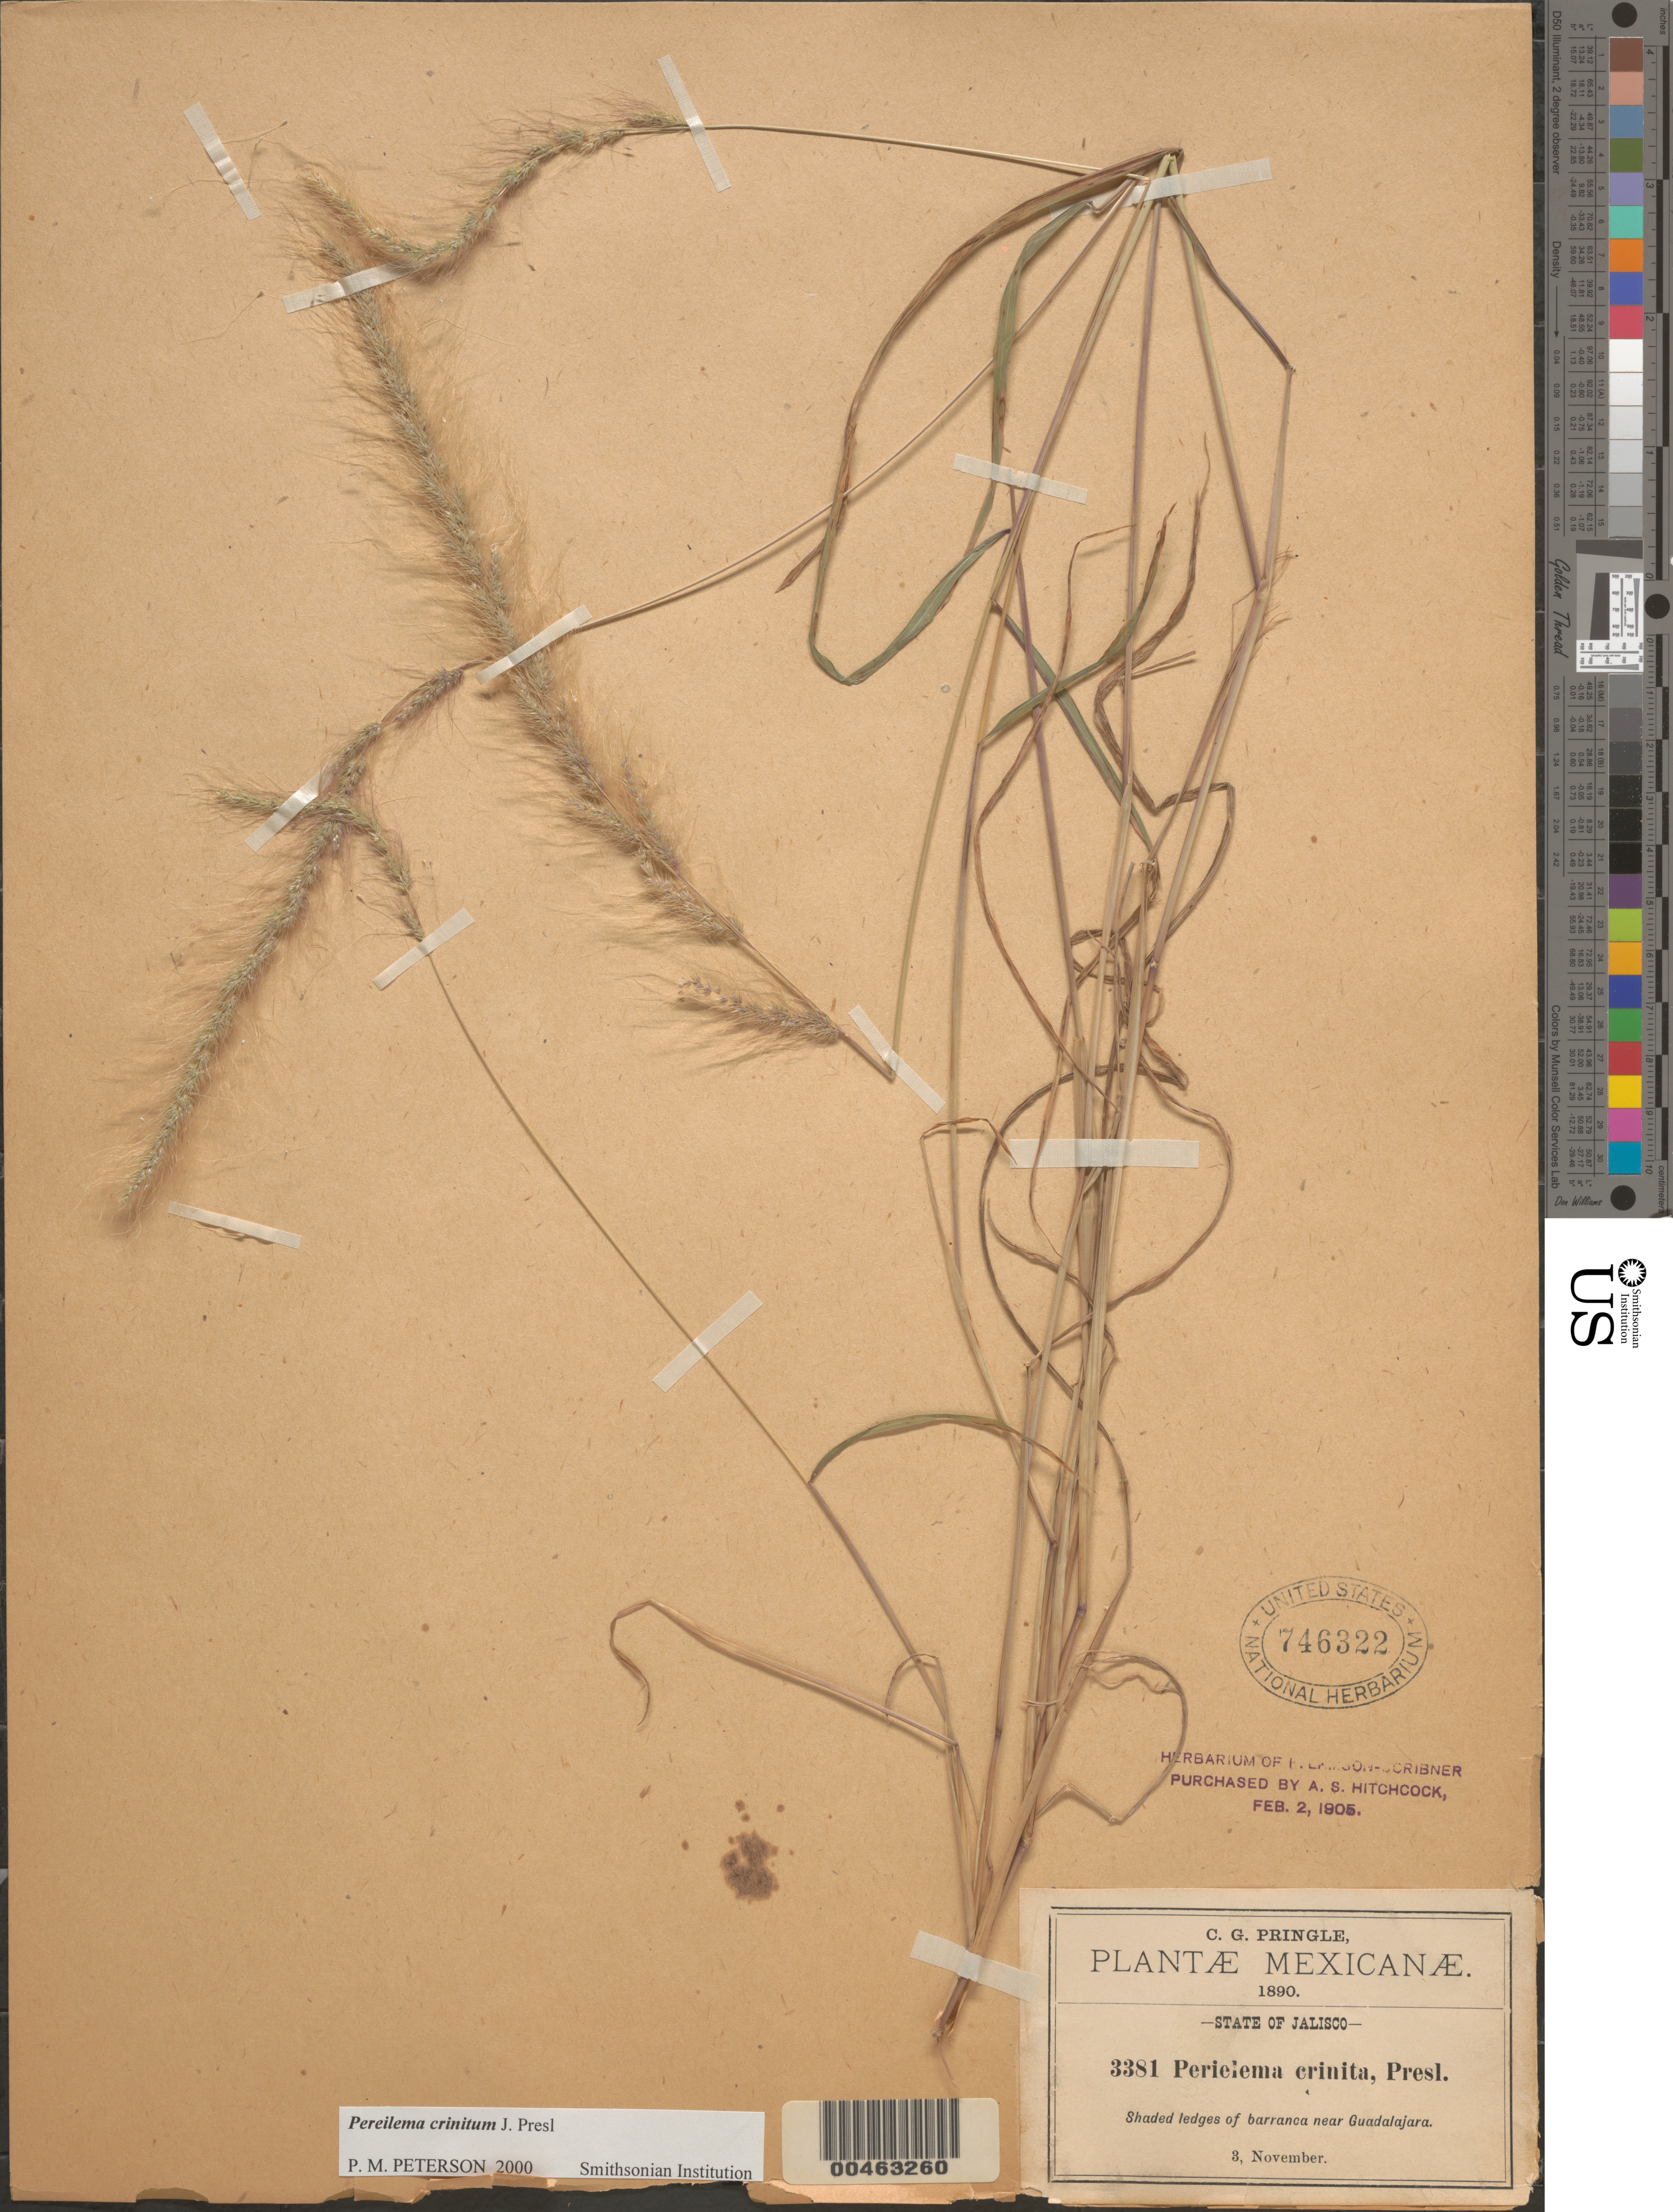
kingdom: Plantae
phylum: Tracheophyta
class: Liliopsida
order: Poales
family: Poaceae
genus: Pereilema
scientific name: Pereilema crinitum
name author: J. Presl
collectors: C. G. Pringle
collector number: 3381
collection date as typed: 3 Nov 1890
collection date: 1890-11-03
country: Mexico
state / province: Jalisco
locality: Near Guadalajara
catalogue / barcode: US 746322